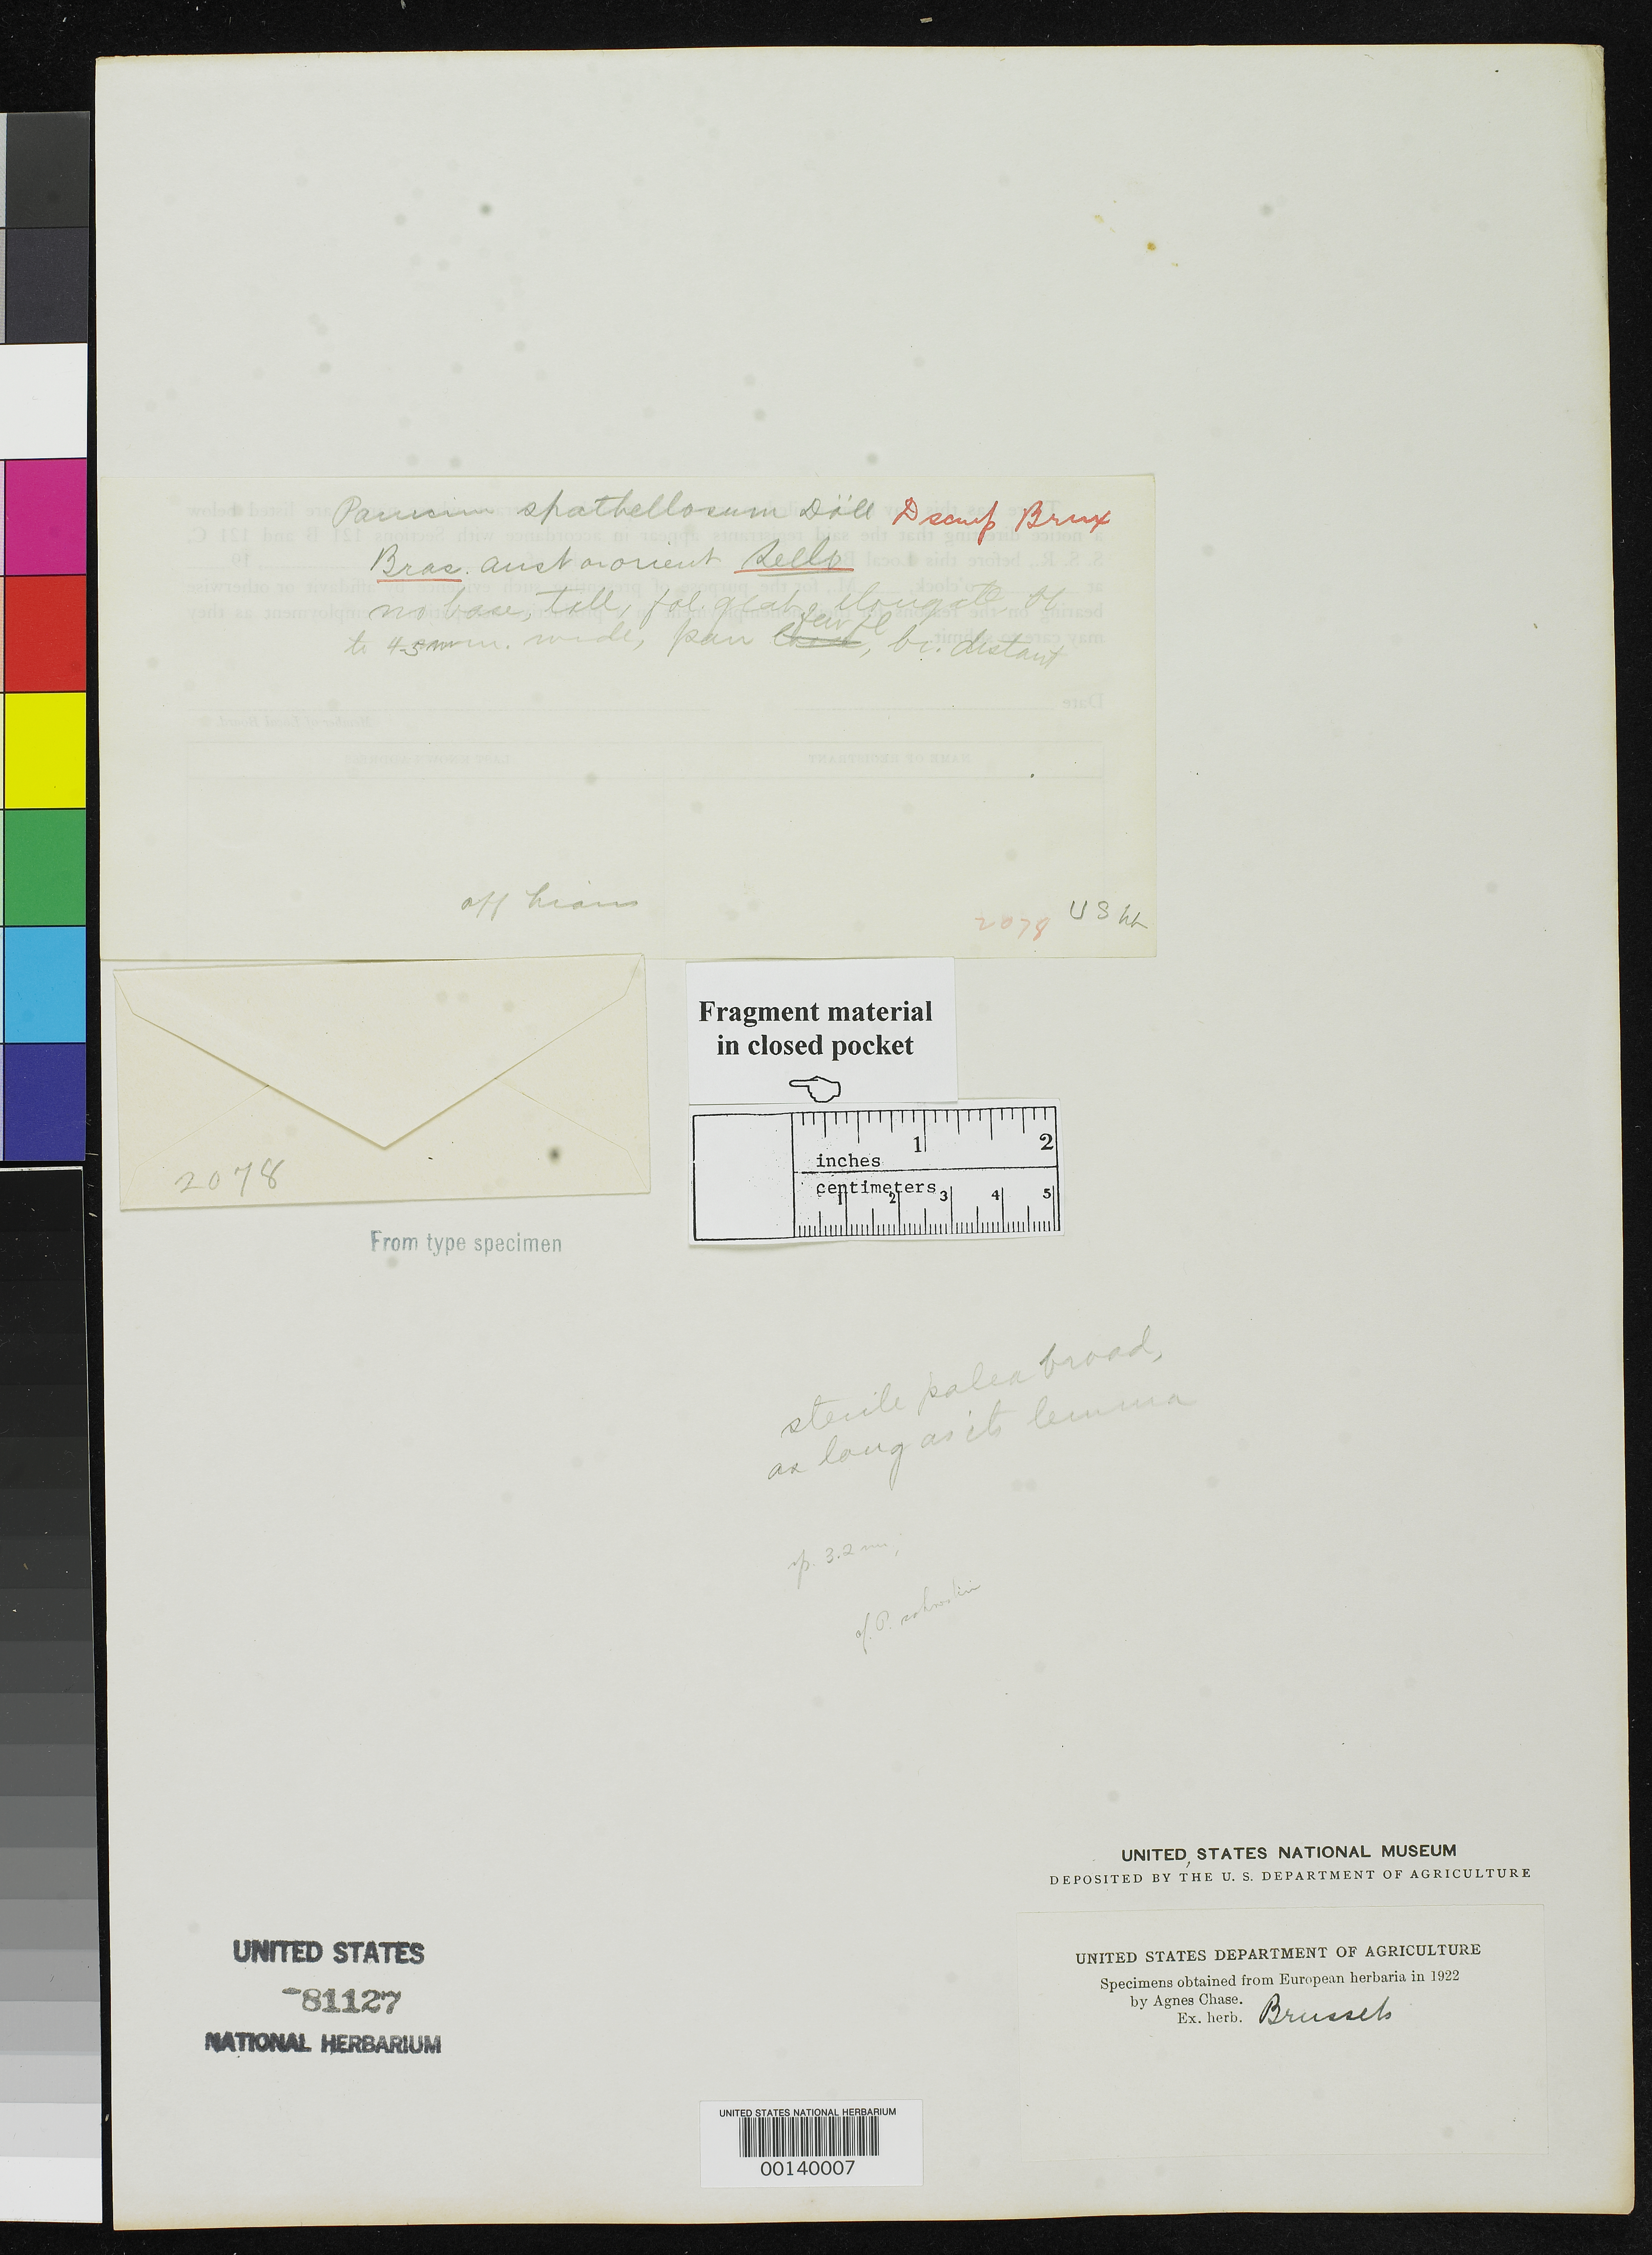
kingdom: Plantae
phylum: Tracheophyta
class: Liliopsida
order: Poales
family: Poaceae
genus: Panicum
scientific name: Panicum spathellosum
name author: Döll in Mart.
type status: Type Fragment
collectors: F. Sellow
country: Brazil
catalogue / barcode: US 81127